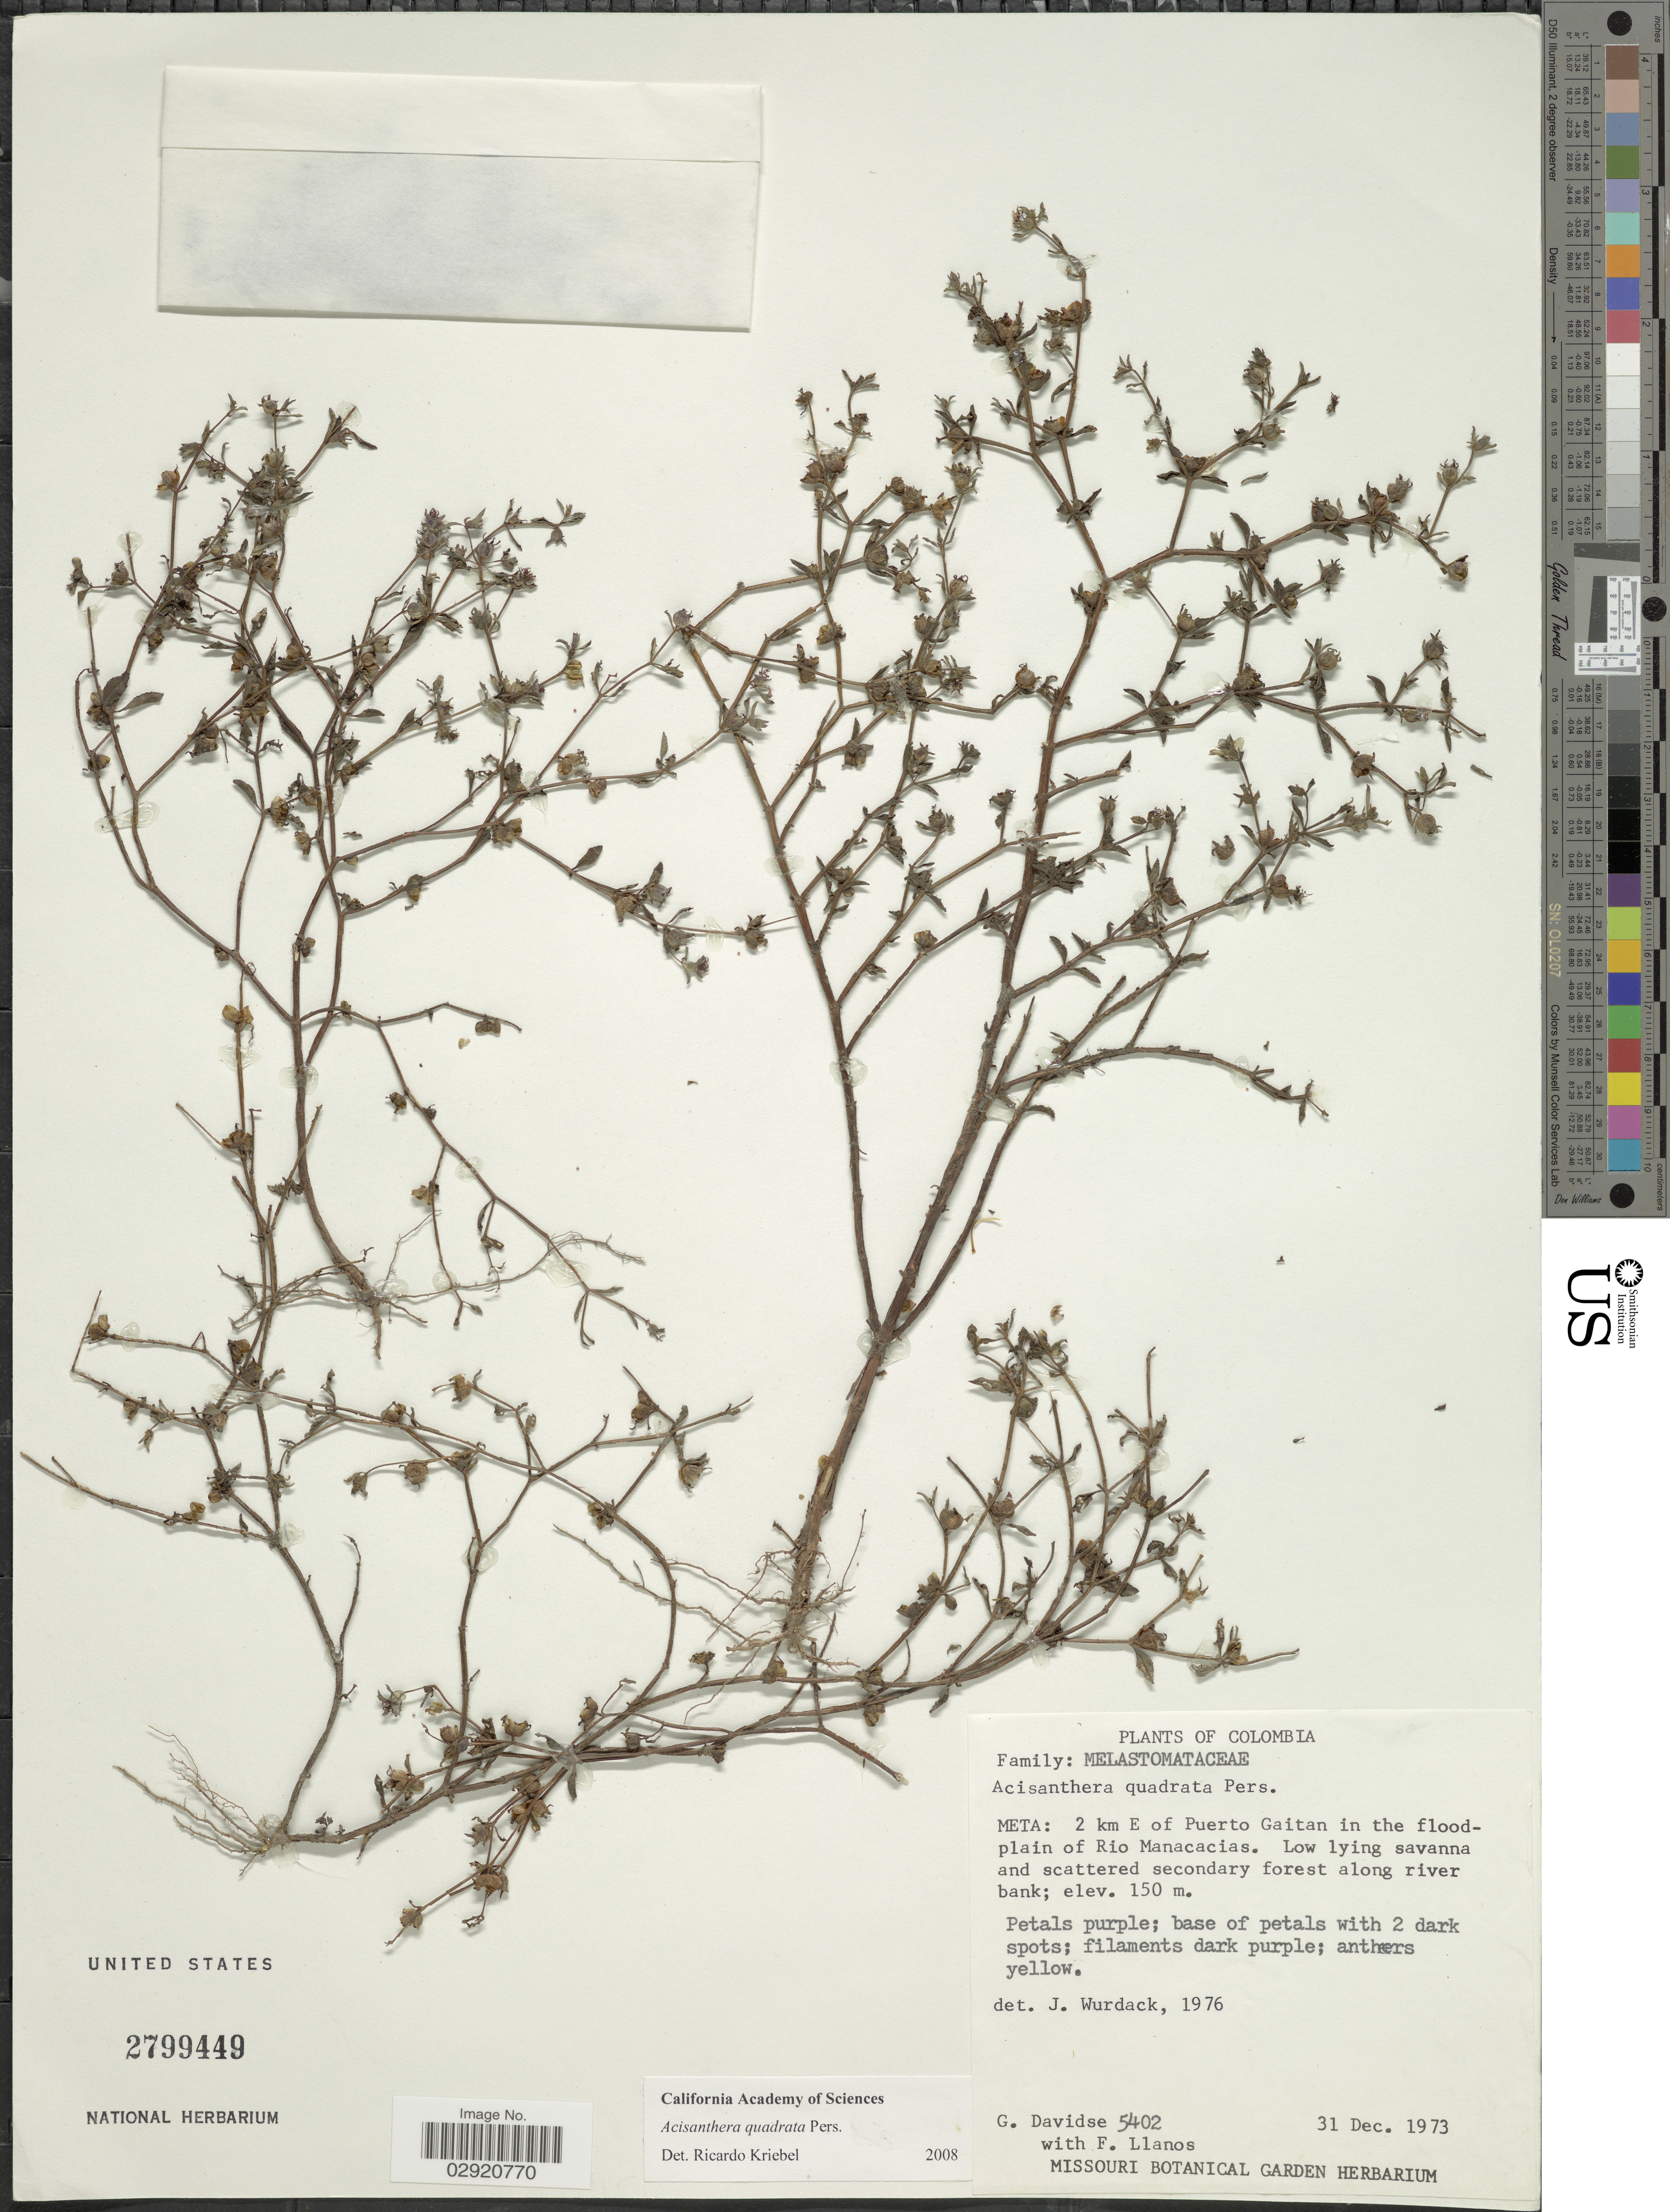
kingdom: Plantae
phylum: Tracheophyta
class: Magnoliopsida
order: Myrtales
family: Melastomataceae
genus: Acisanthera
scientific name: Acisanthera uniflora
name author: (Vahl) Gleason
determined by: Nunes da Silva, Diego, (RB), Jardim Botanico do Rio de Janeiro - Herbario (BRAZIL)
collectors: G. Davidse & F. Llanos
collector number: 5402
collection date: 1973-12-31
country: Colombia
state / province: Meta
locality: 2 km E of Puerto Gaitan in the floodplain of Rio Manacacias.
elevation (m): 150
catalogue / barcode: US 2799449